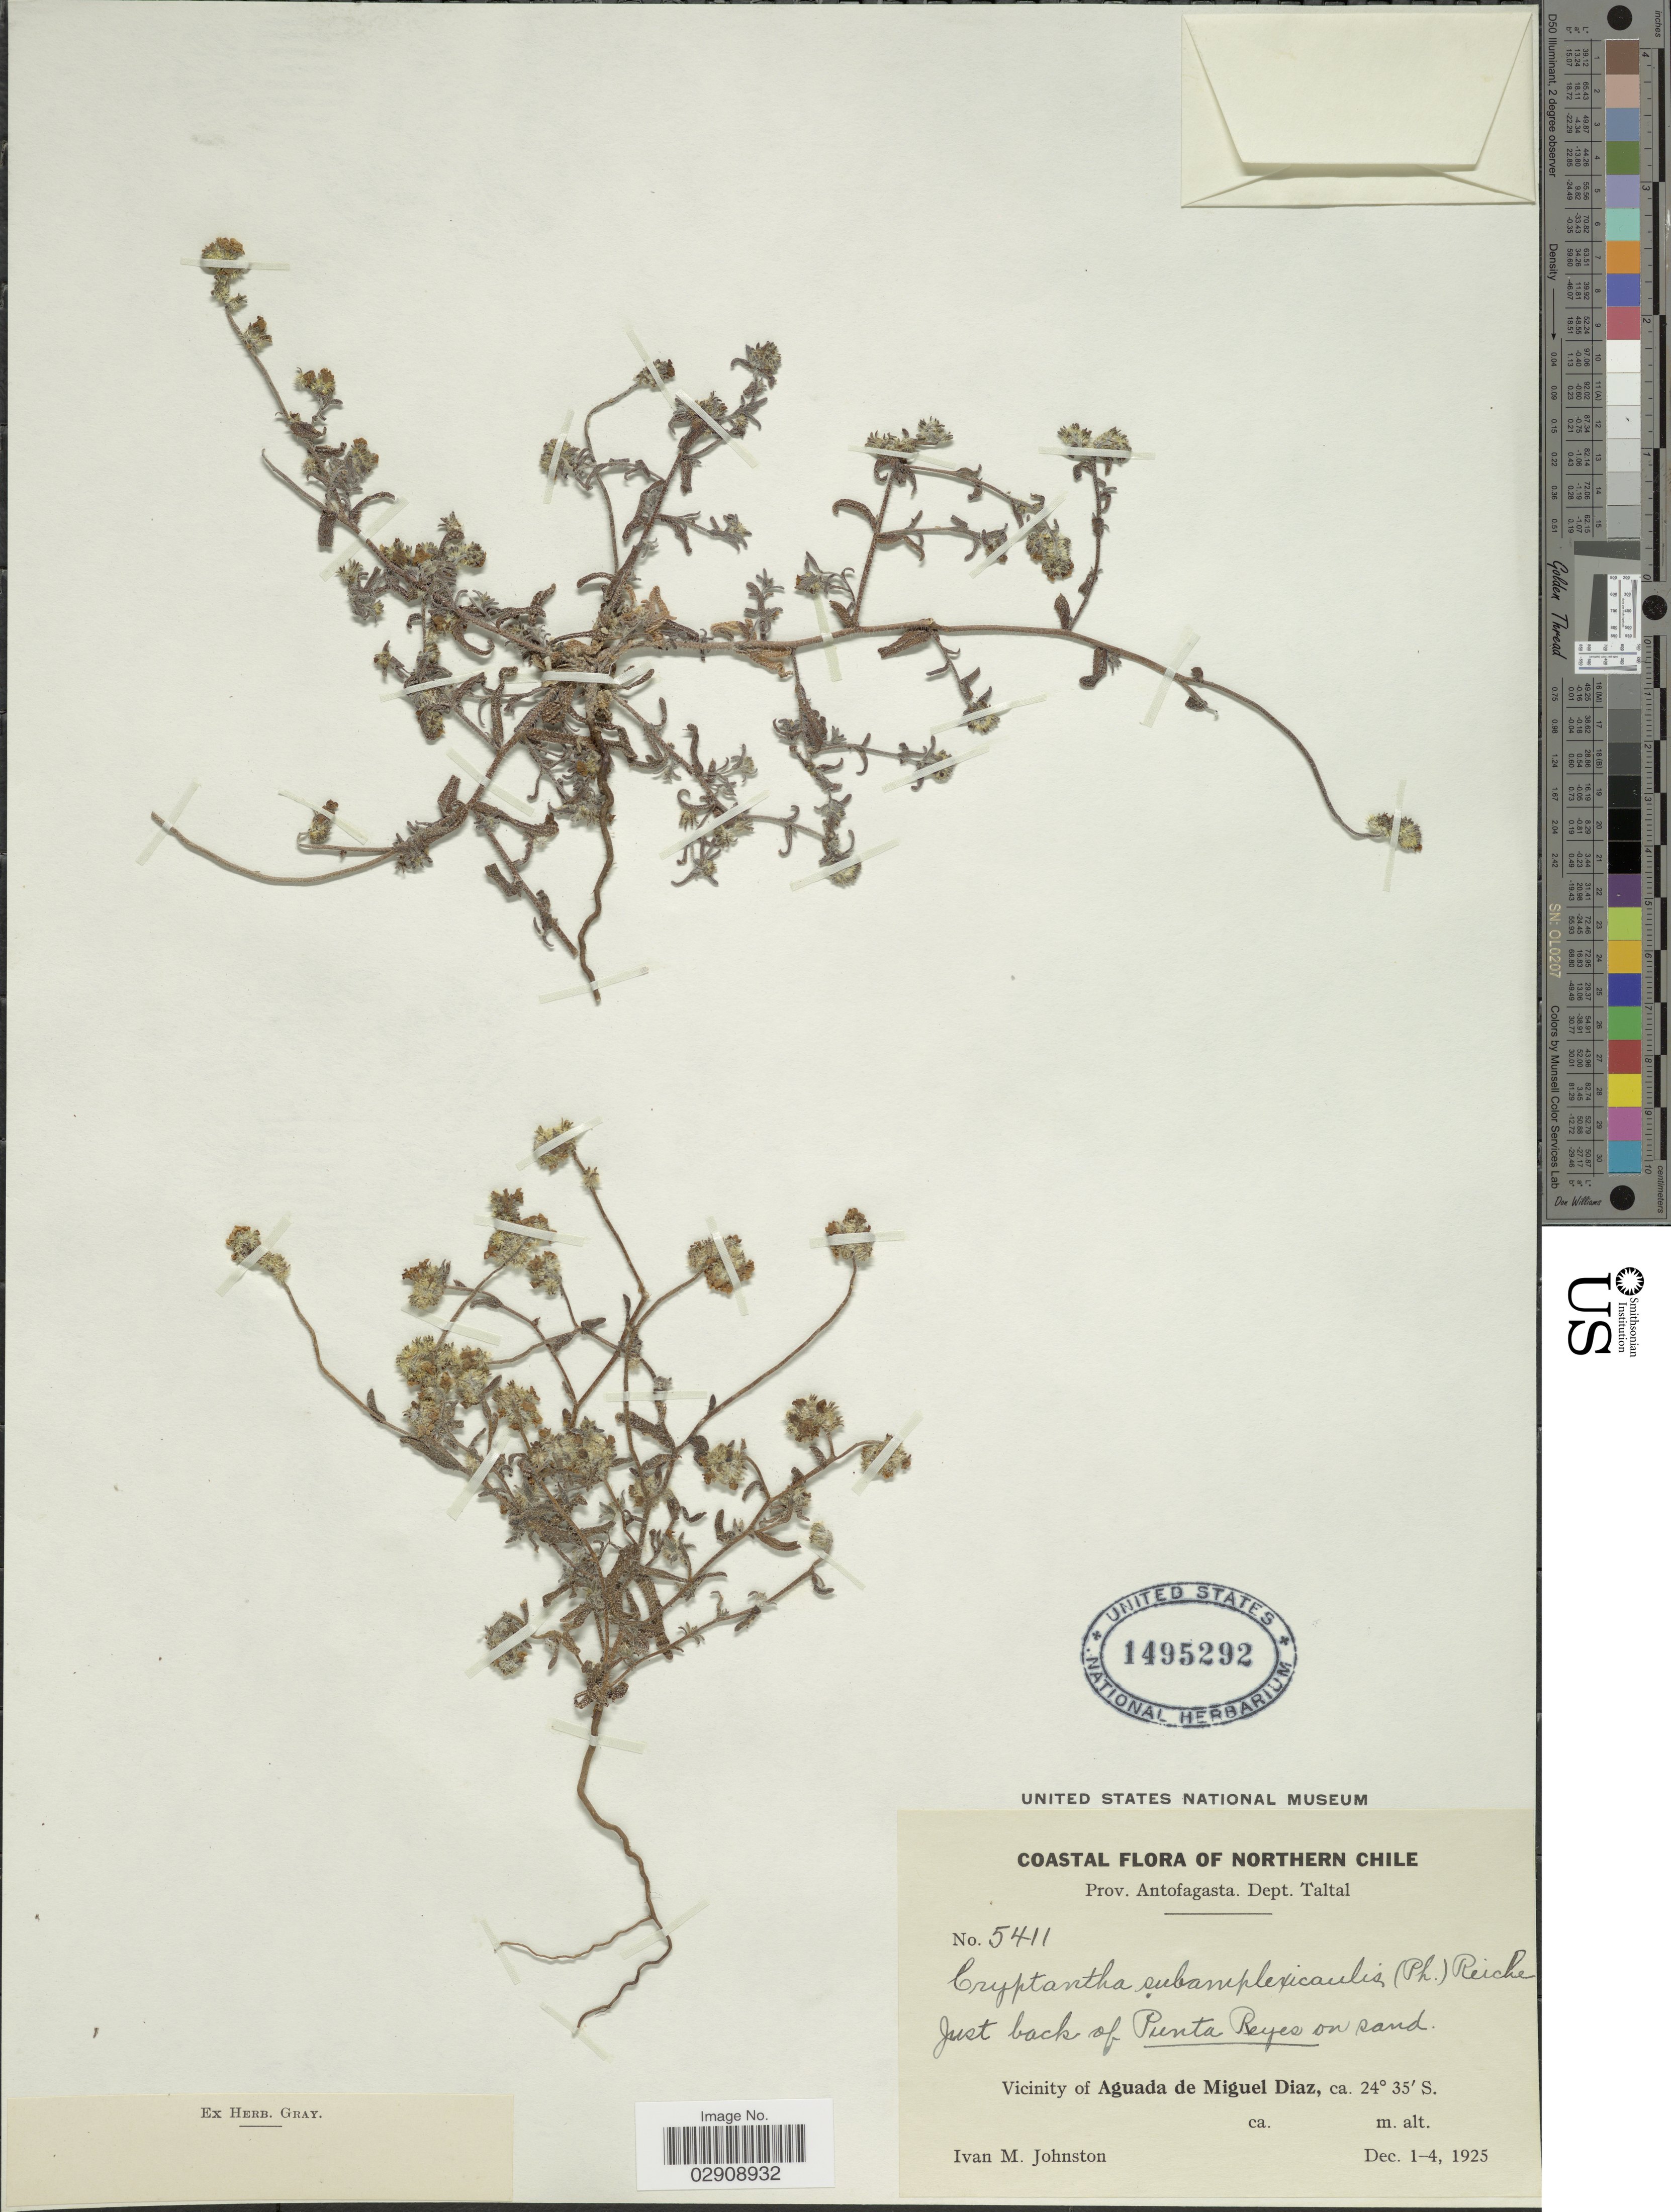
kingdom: Plantae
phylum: Tracheophyta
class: Magnoliopsida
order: Boraginales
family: Boraginaceae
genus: Cryptantha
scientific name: Cryptantha subamplexicaulis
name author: (Phil.) Reiche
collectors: I.M. Johnston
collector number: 5411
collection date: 1925-12-01/1925-12-04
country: Chile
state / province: Antofagasta (II)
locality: Just back of Punta Reyes on sand. Vicinity of Aguada de Miguel Diaz. Prov. Antofagasta. Dept. Taltal. Northern Chile.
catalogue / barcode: US 1495292